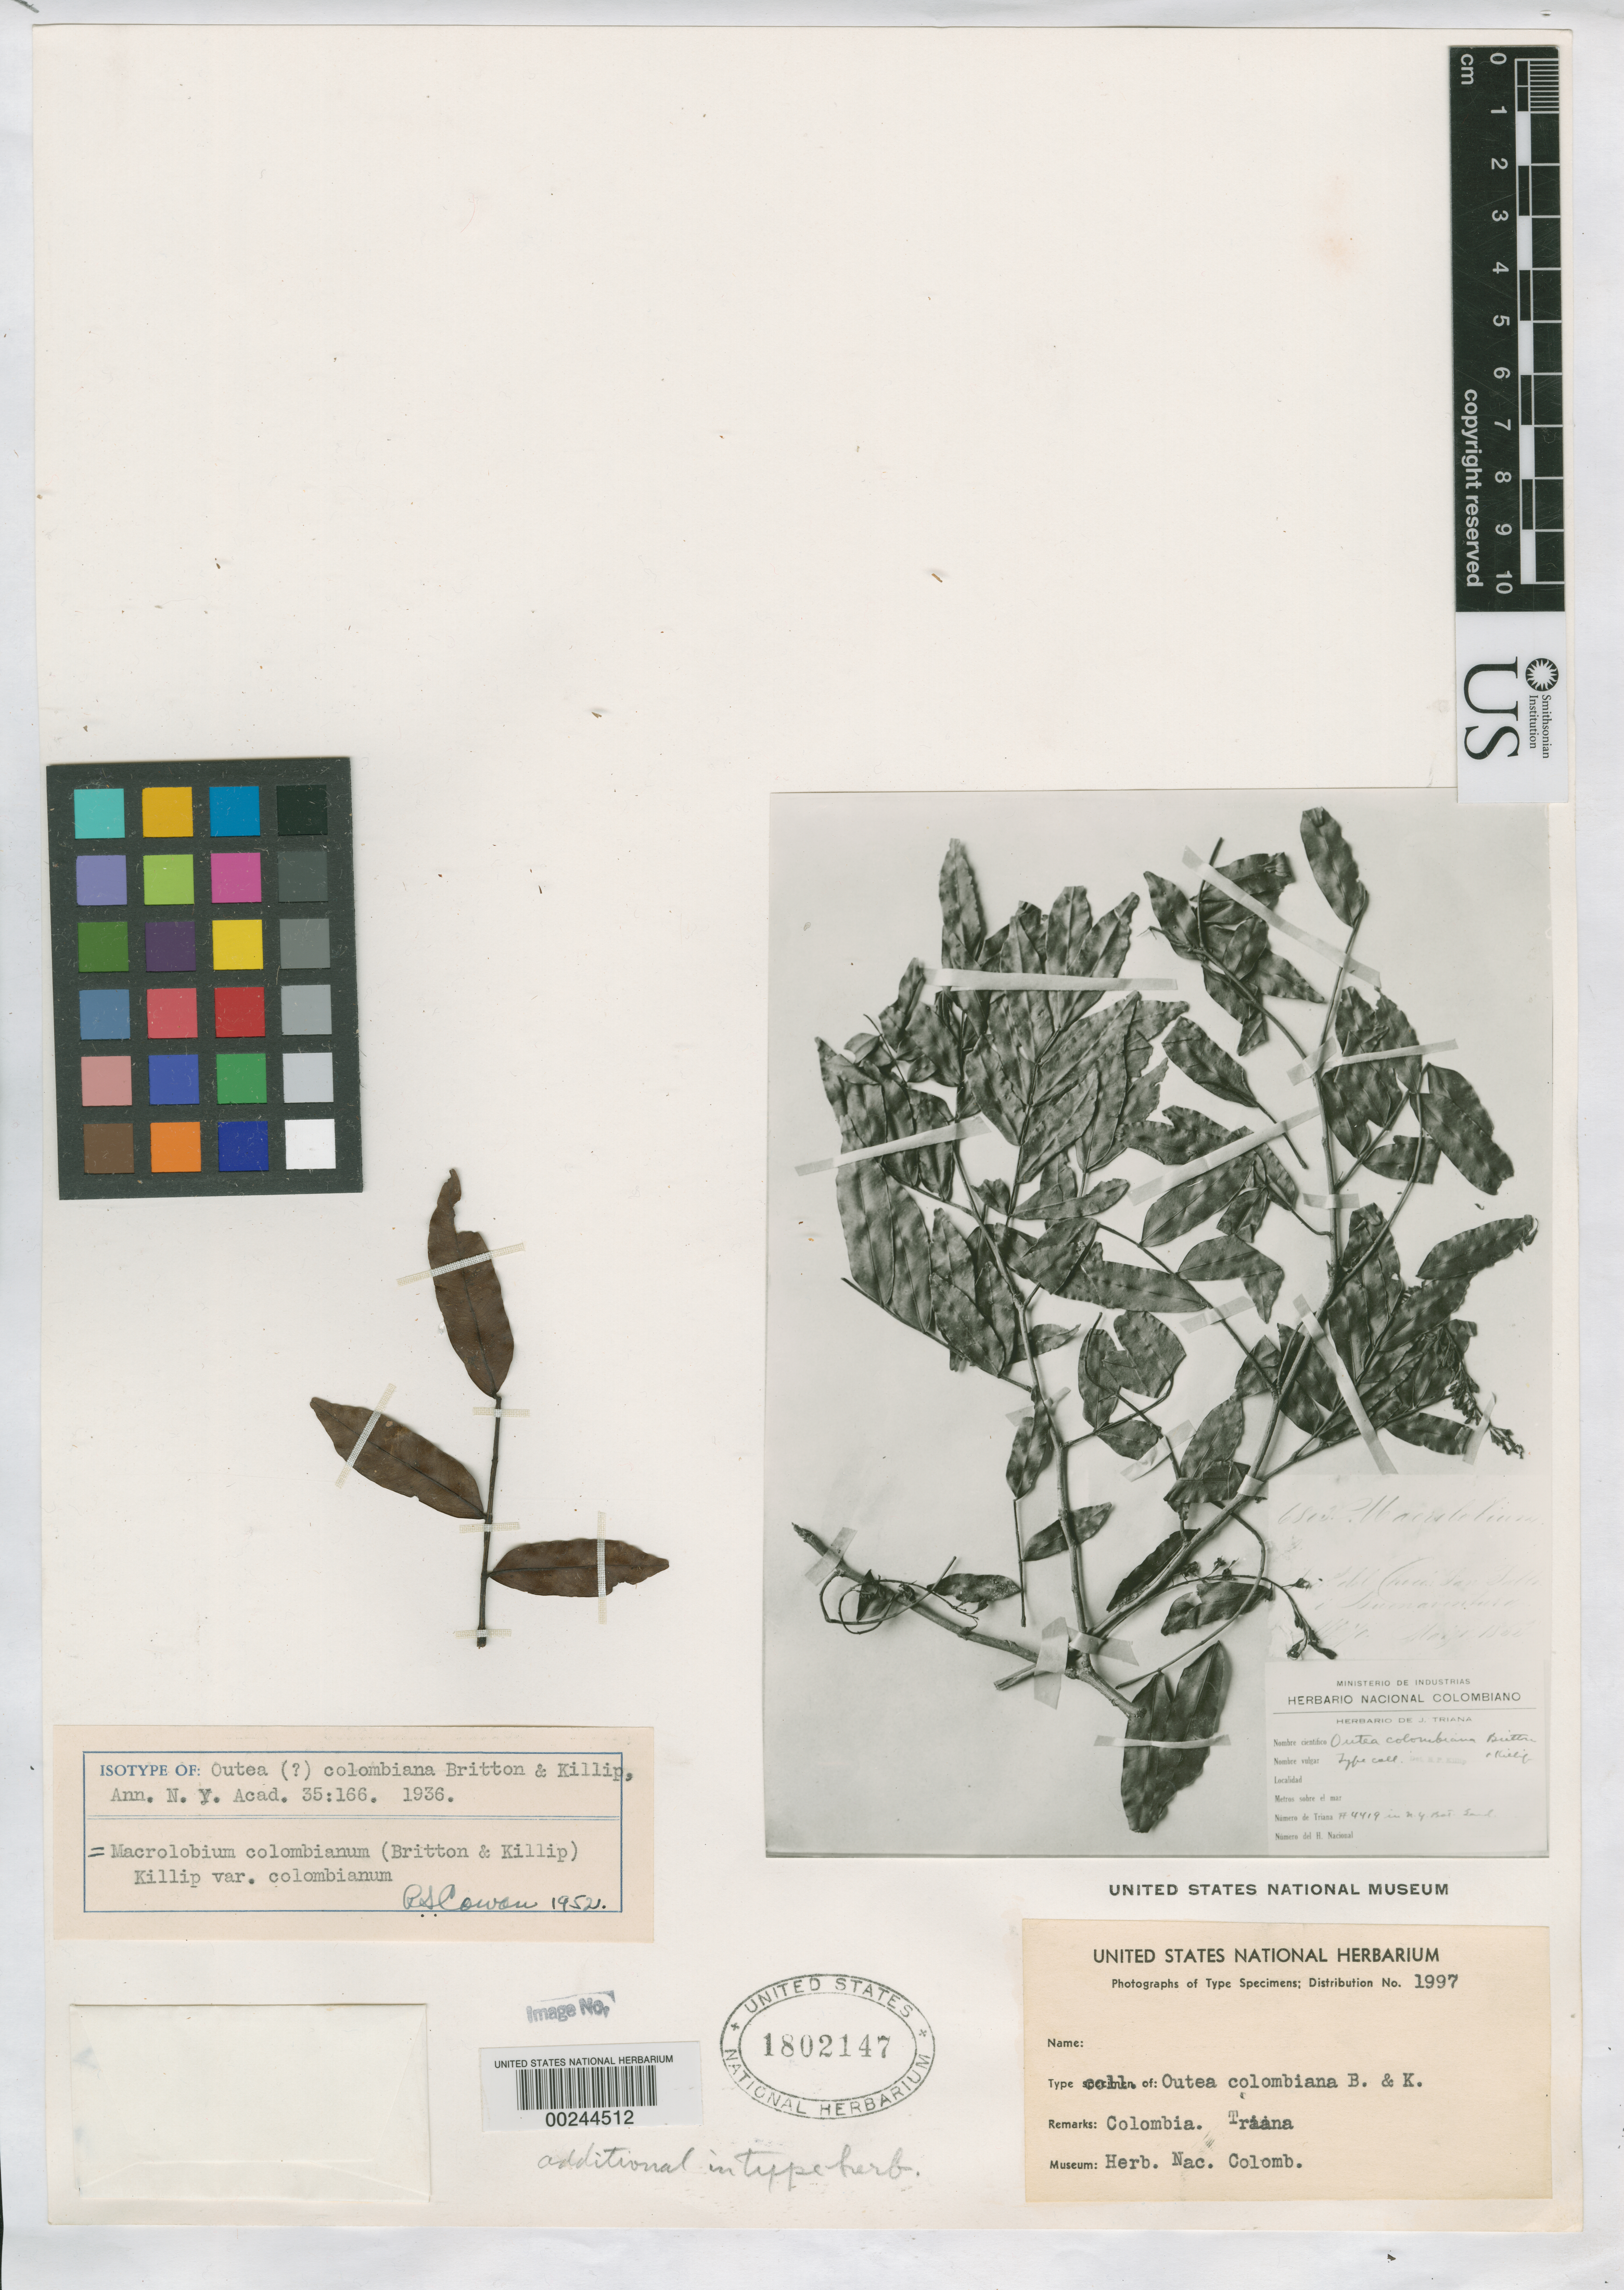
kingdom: Plantae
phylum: Tracheophyta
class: Magnoliopsida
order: Fabales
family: Fabaceae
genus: Outea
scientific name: Outea colombiana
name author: Britton & Killip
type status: Isotype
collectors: J. J. Triana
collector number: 4419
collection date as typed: Mar 1853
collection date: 1853-03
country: Colombia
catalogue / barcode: US 1802147